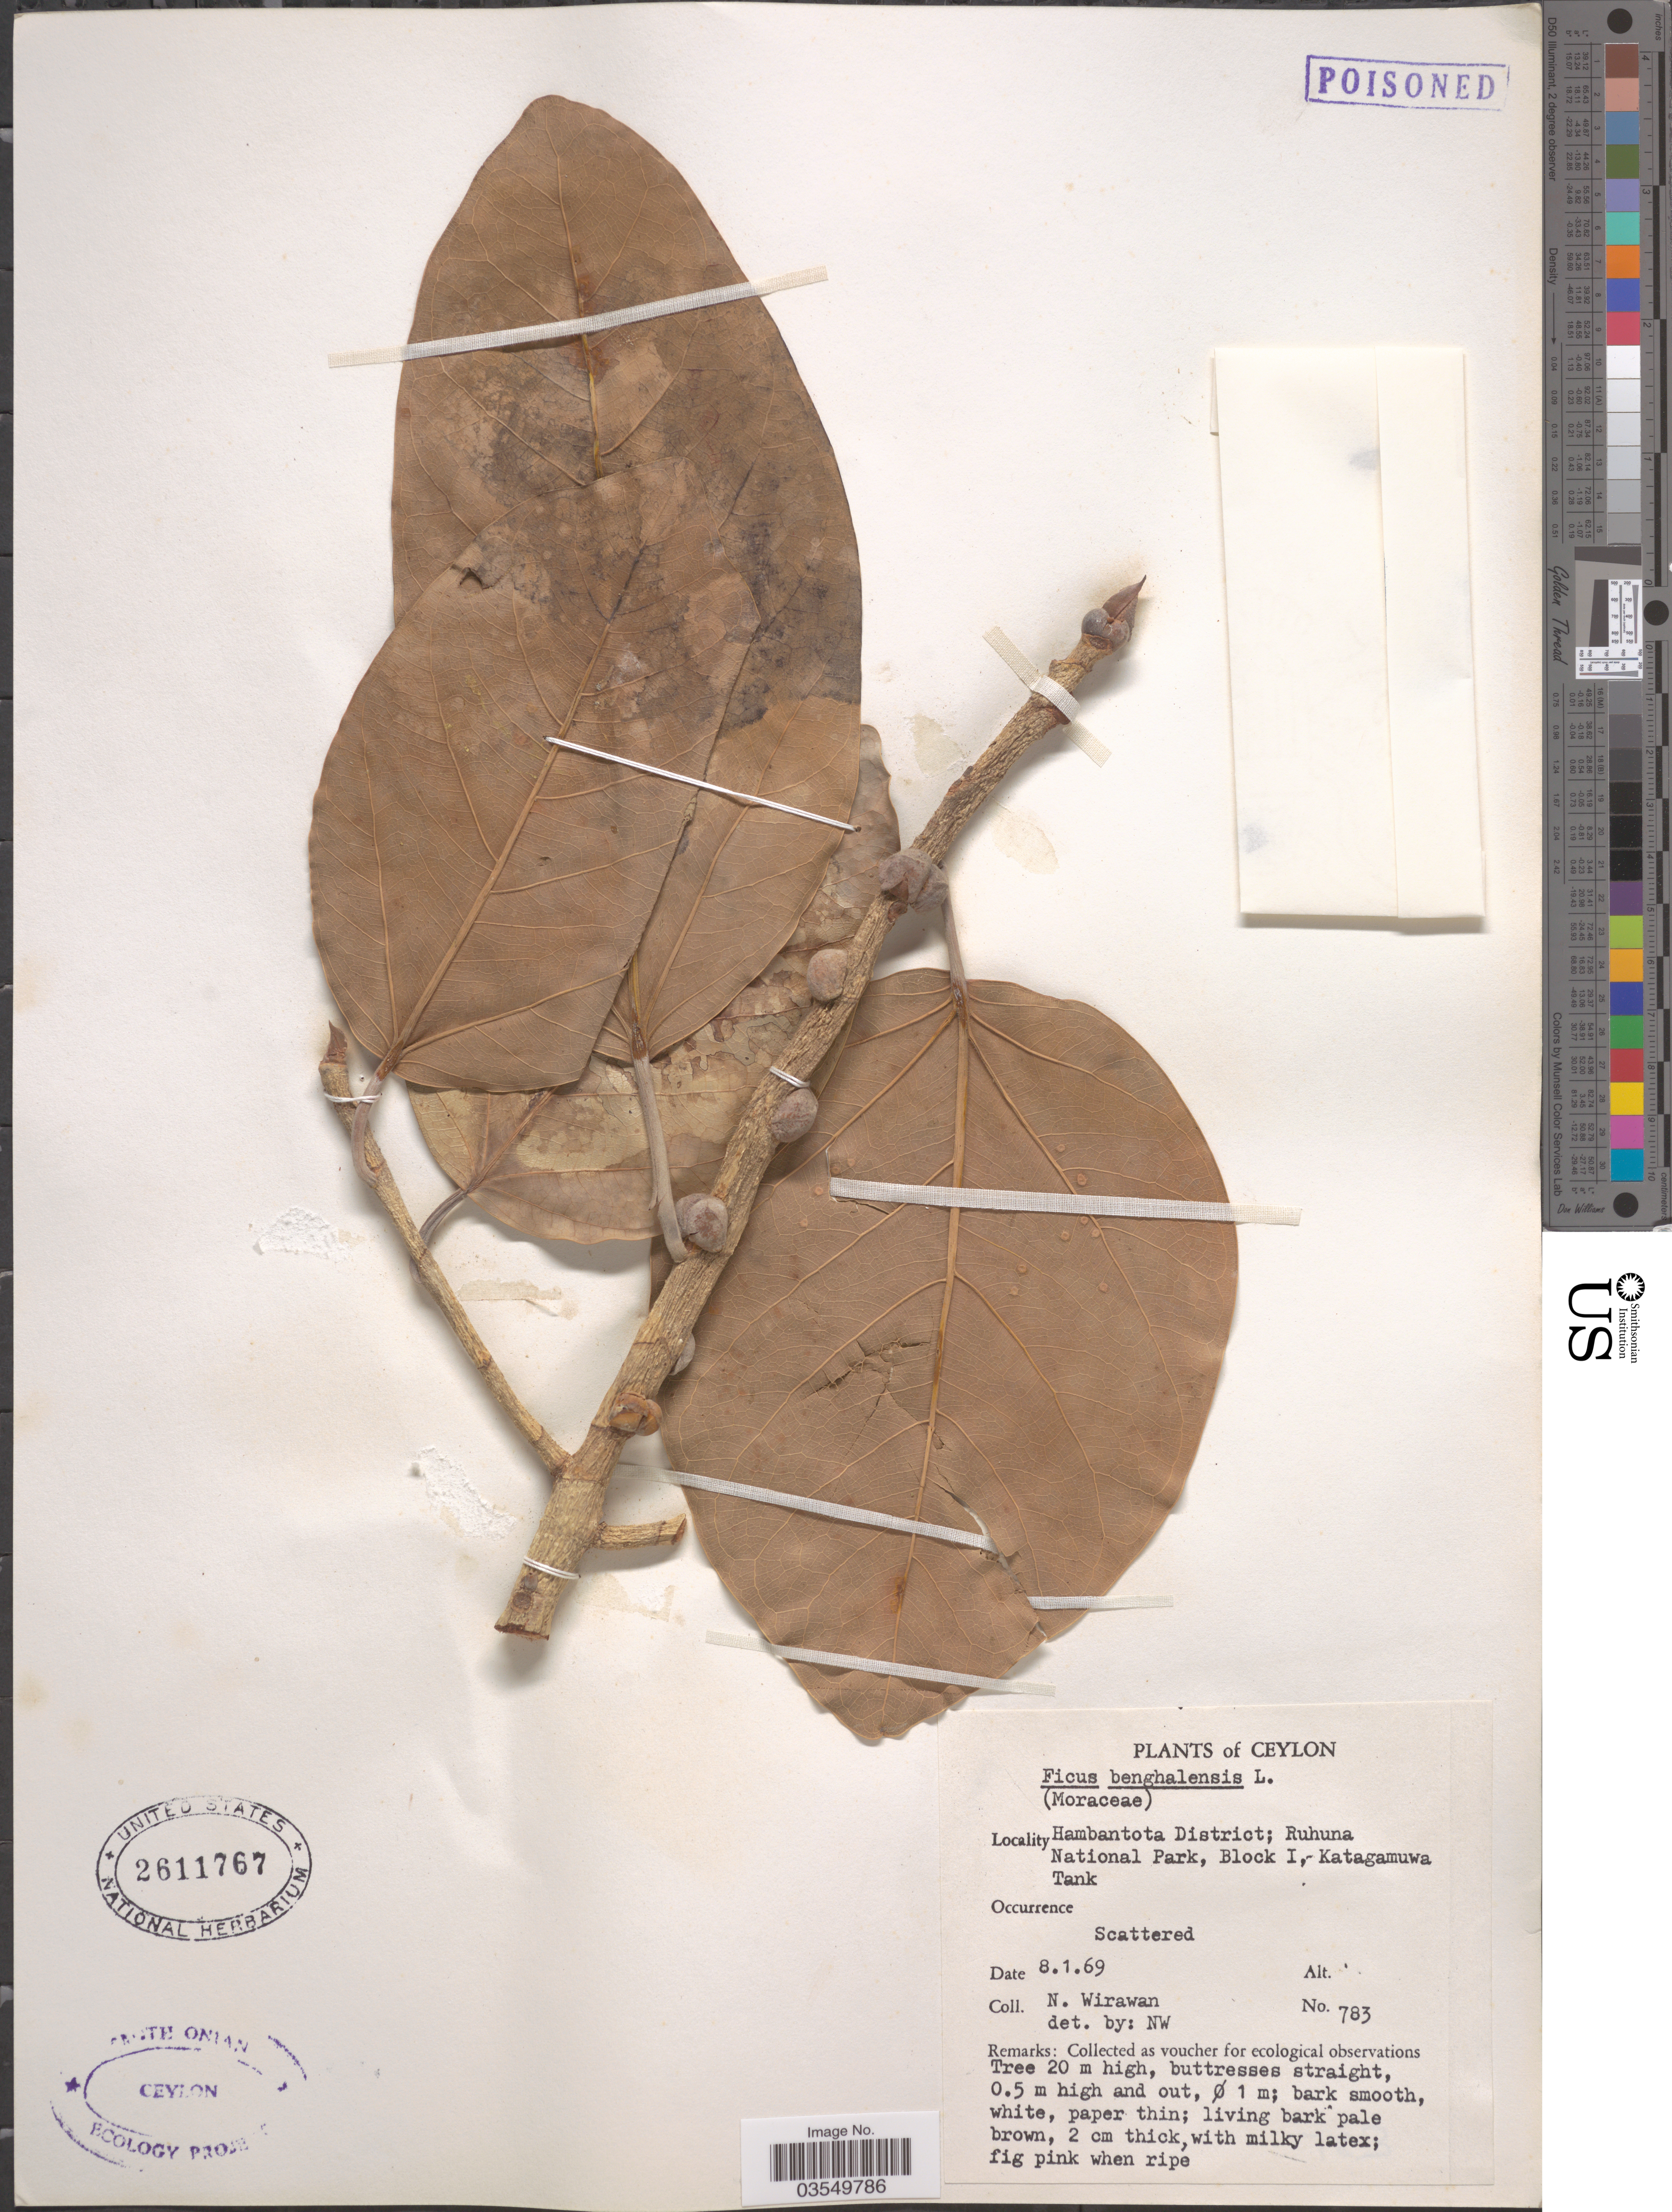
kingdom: Plantae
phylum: Tracheophyta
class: Magnoliopsida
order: Rosales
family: Moraceae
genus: Ficus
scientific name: Ficus benghalensis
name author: L.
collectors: N. Wirawan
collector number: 783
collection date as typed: Transcribed d/m/y: 8/1/69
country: Sri Lanka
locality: Ceylon. Hambantota District; Ruhuna National Park, Block I,-Katagamuwa Tank.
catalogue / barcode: US 2611767